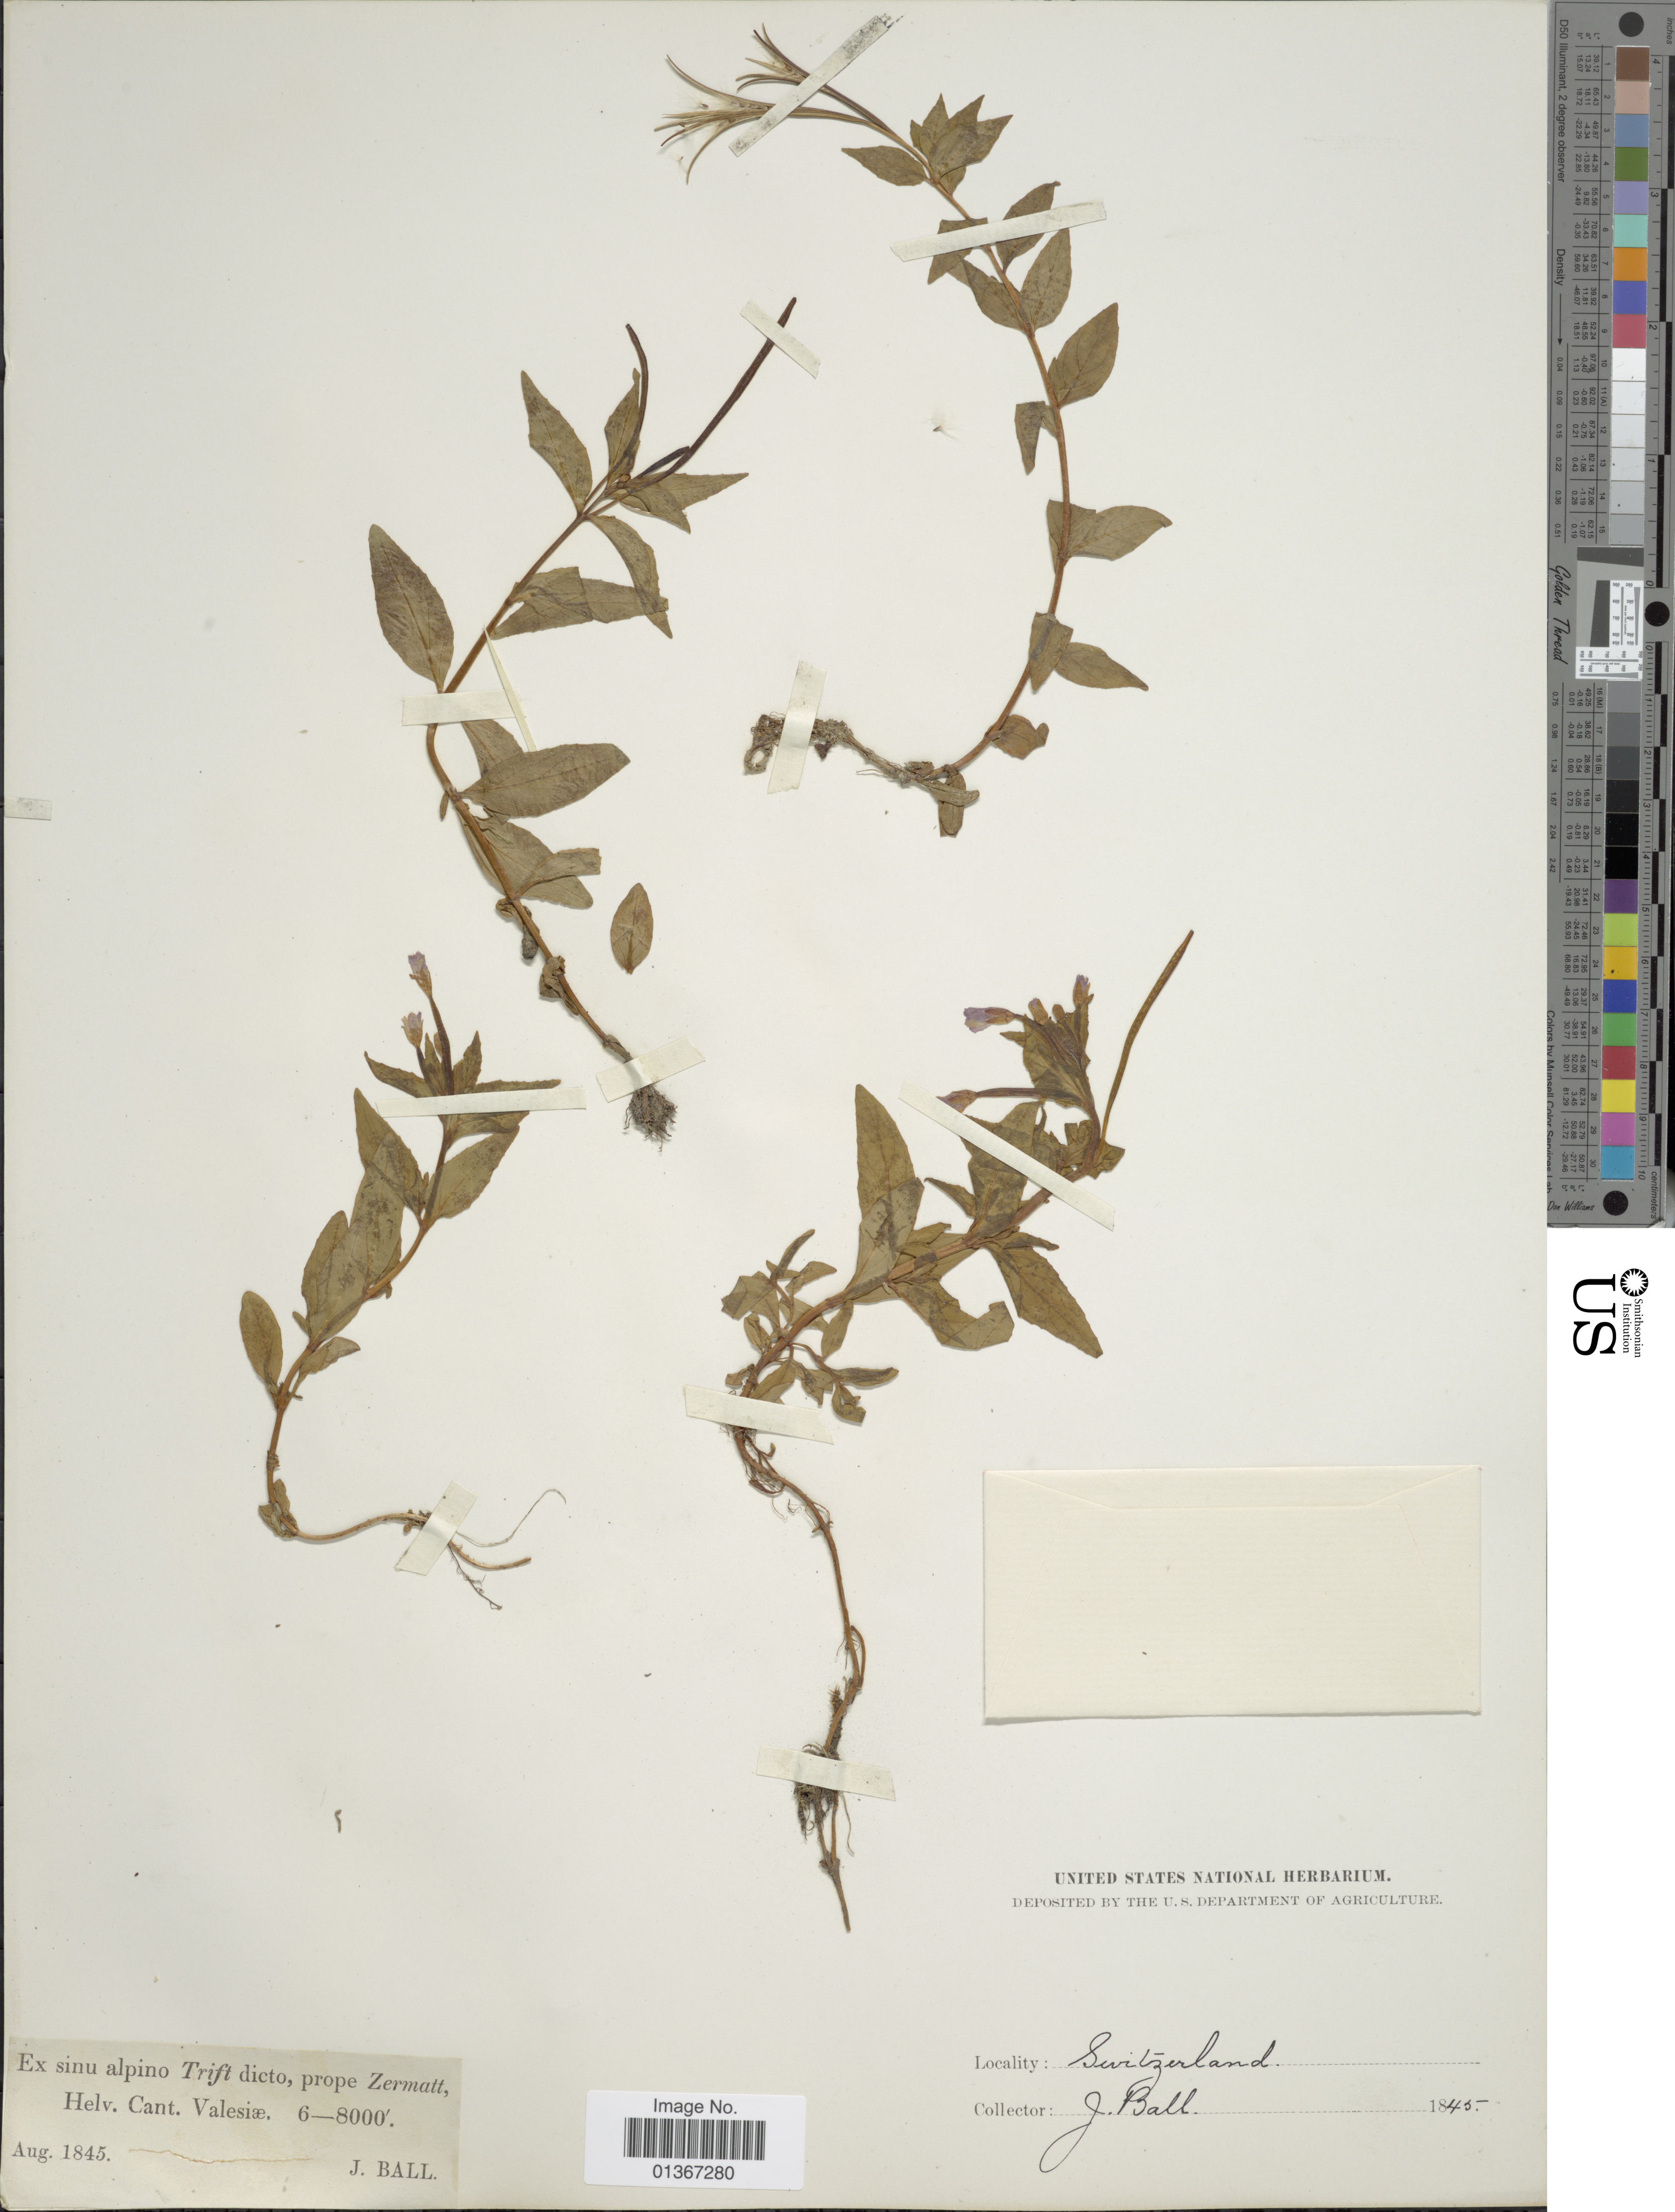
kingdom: Plantae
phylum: Tracheophyta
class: Magnoliopsida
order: Myrtales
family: Onagraceae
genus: Epilobium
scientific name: Epilobium sp.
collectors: J. Ball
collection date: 1845-08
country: Switzerland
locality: Ex sinu alpino Trift dicto, prope Zermatt, Helv. Cant. Valesiæ.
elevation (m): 1829